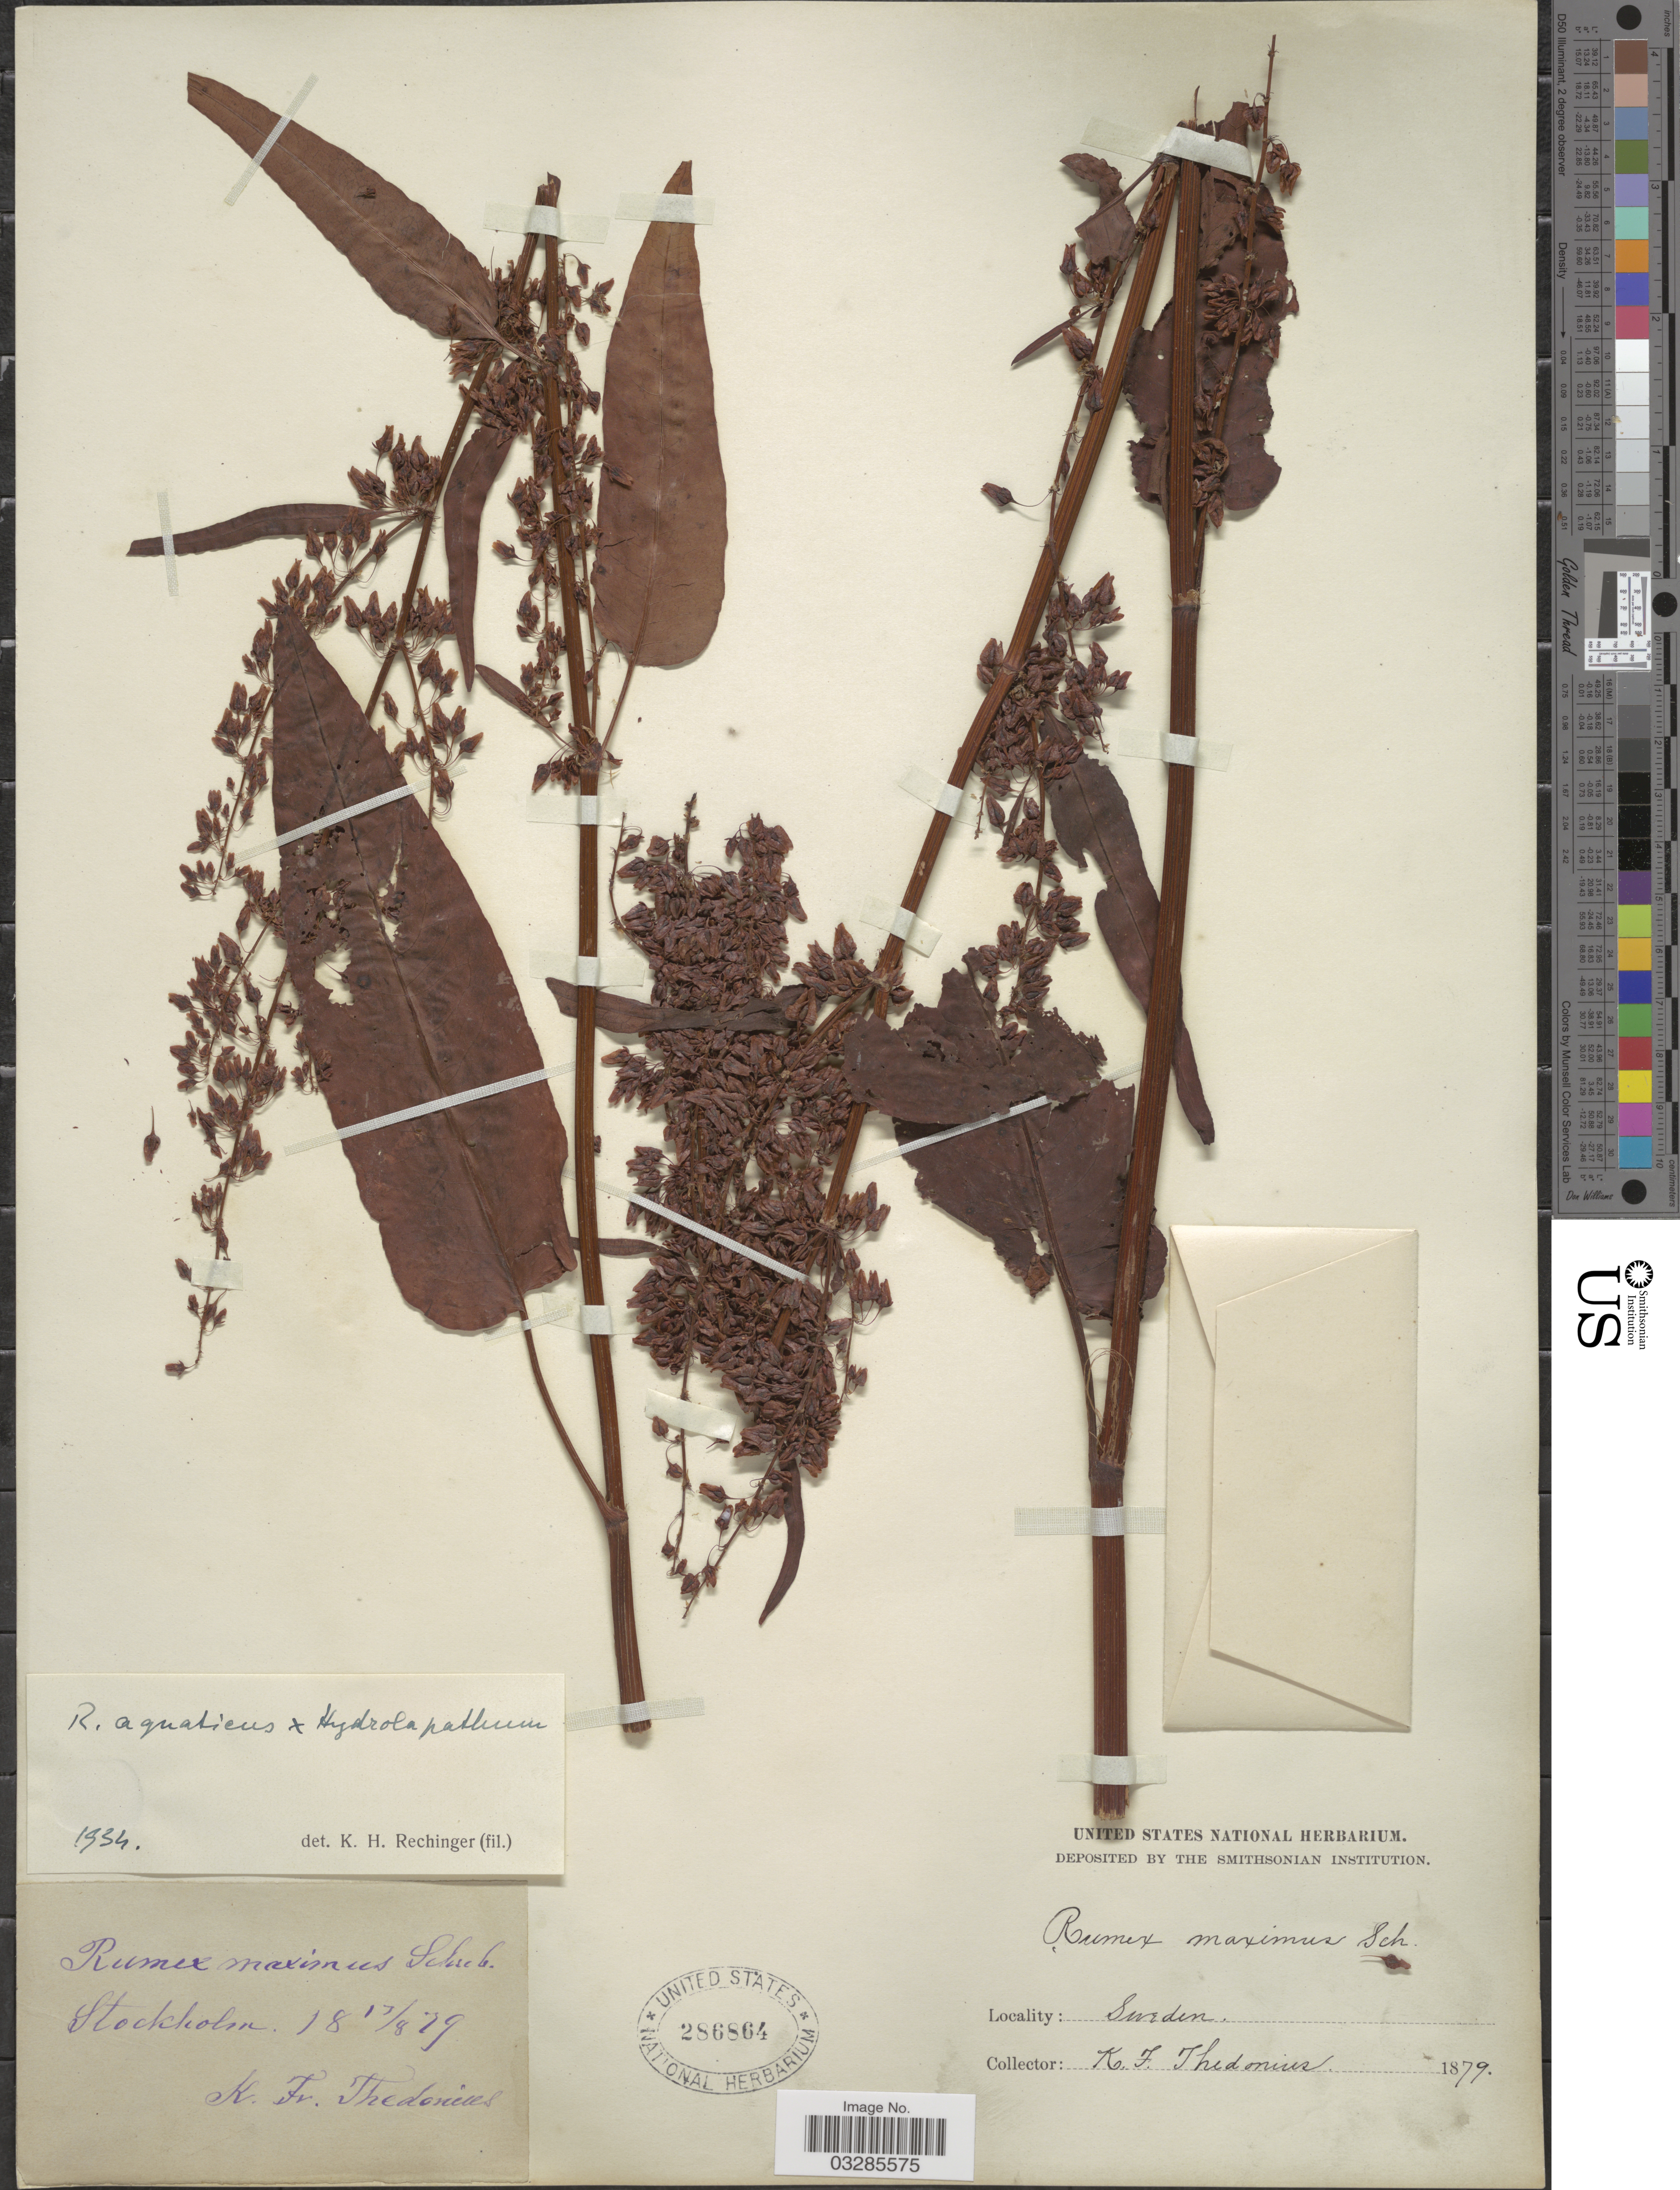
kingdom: Plantae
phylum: Tracheophyta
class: Magnoliopsida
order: Caryophyllales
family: Polygonaceae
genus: Rumex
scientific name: Rumex aquaticus x R. hydrolapathum Huds.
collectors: K. Thedenius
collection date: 1879-08-17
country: Sweden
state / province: Stockholm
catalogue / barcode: US 286864